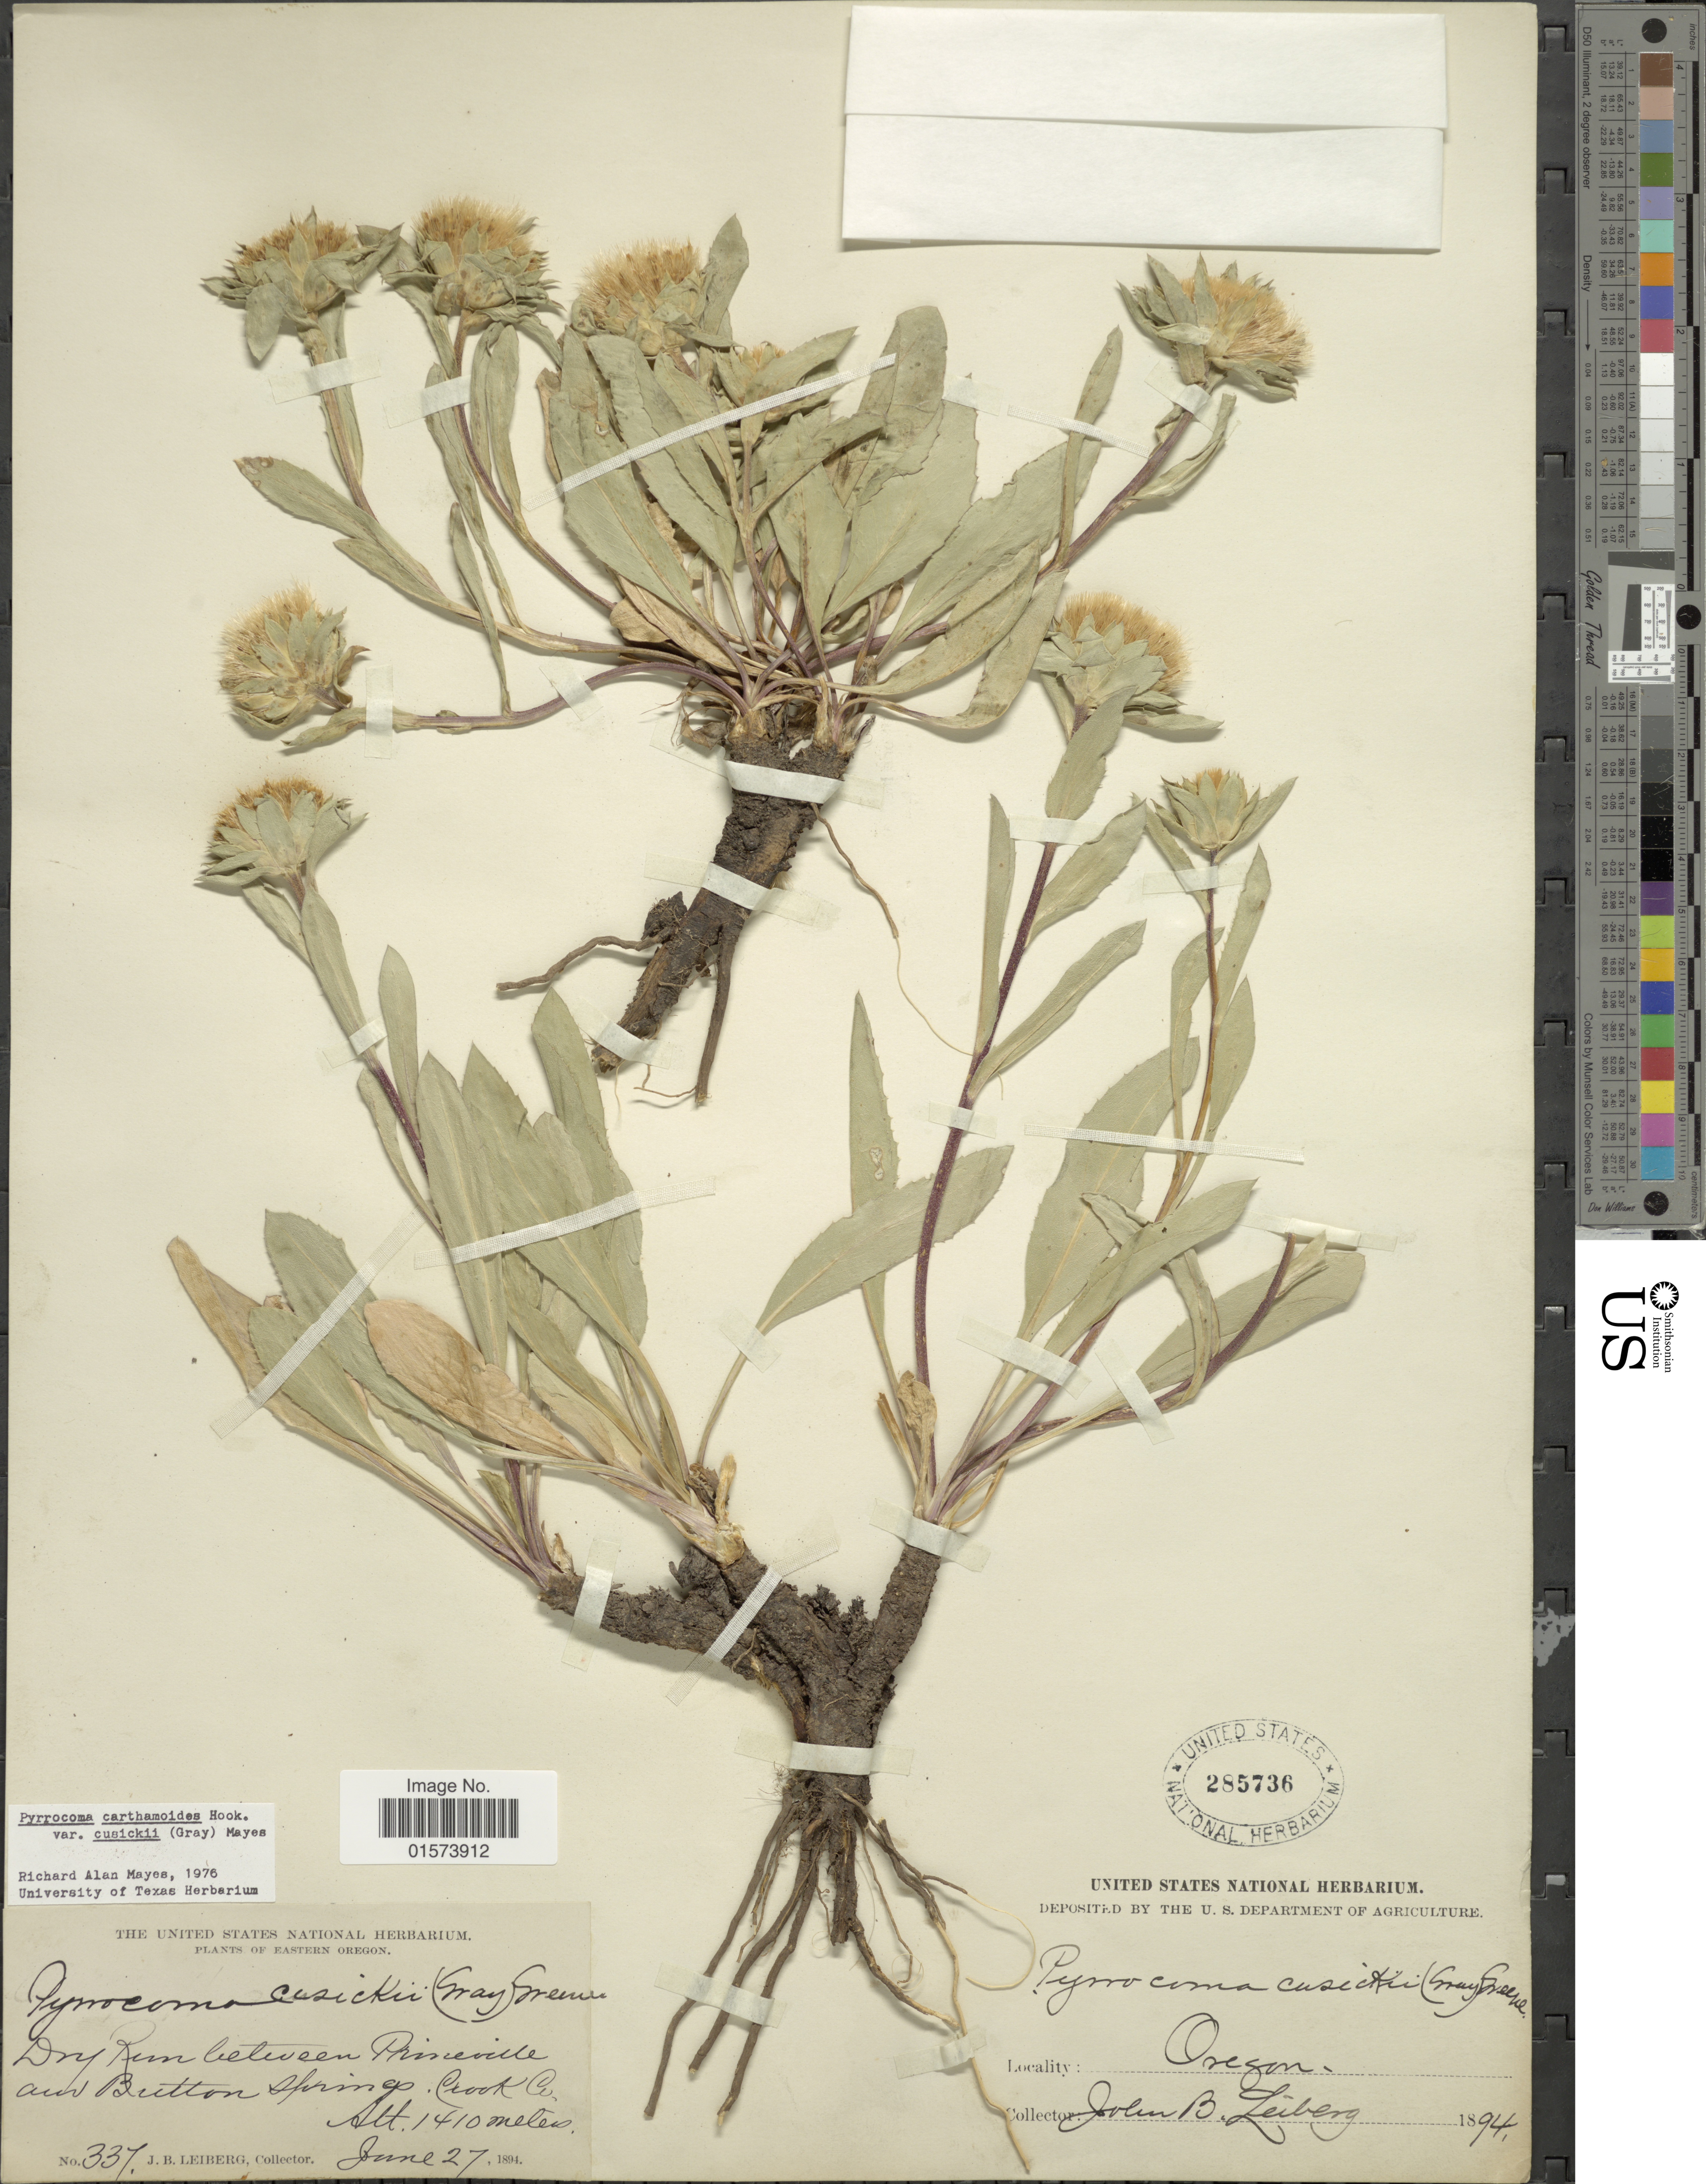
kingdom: Plantae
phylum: Tracheophyta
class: Magnoliopsida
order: Asterales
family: Asteraceae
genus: Pyrrocoma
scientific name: Pyrrocoma carthamoides var. cusickii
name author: (A. Gray) Mayes ex Kartesz & Gandhi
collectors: J. B. Leiberg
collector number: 337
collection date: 1894-07-27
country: United States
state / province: Oregon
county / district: Crook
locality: Dry run between Prineville and Button Springs, Crook Co.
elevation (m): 1410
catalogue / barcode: US 285736